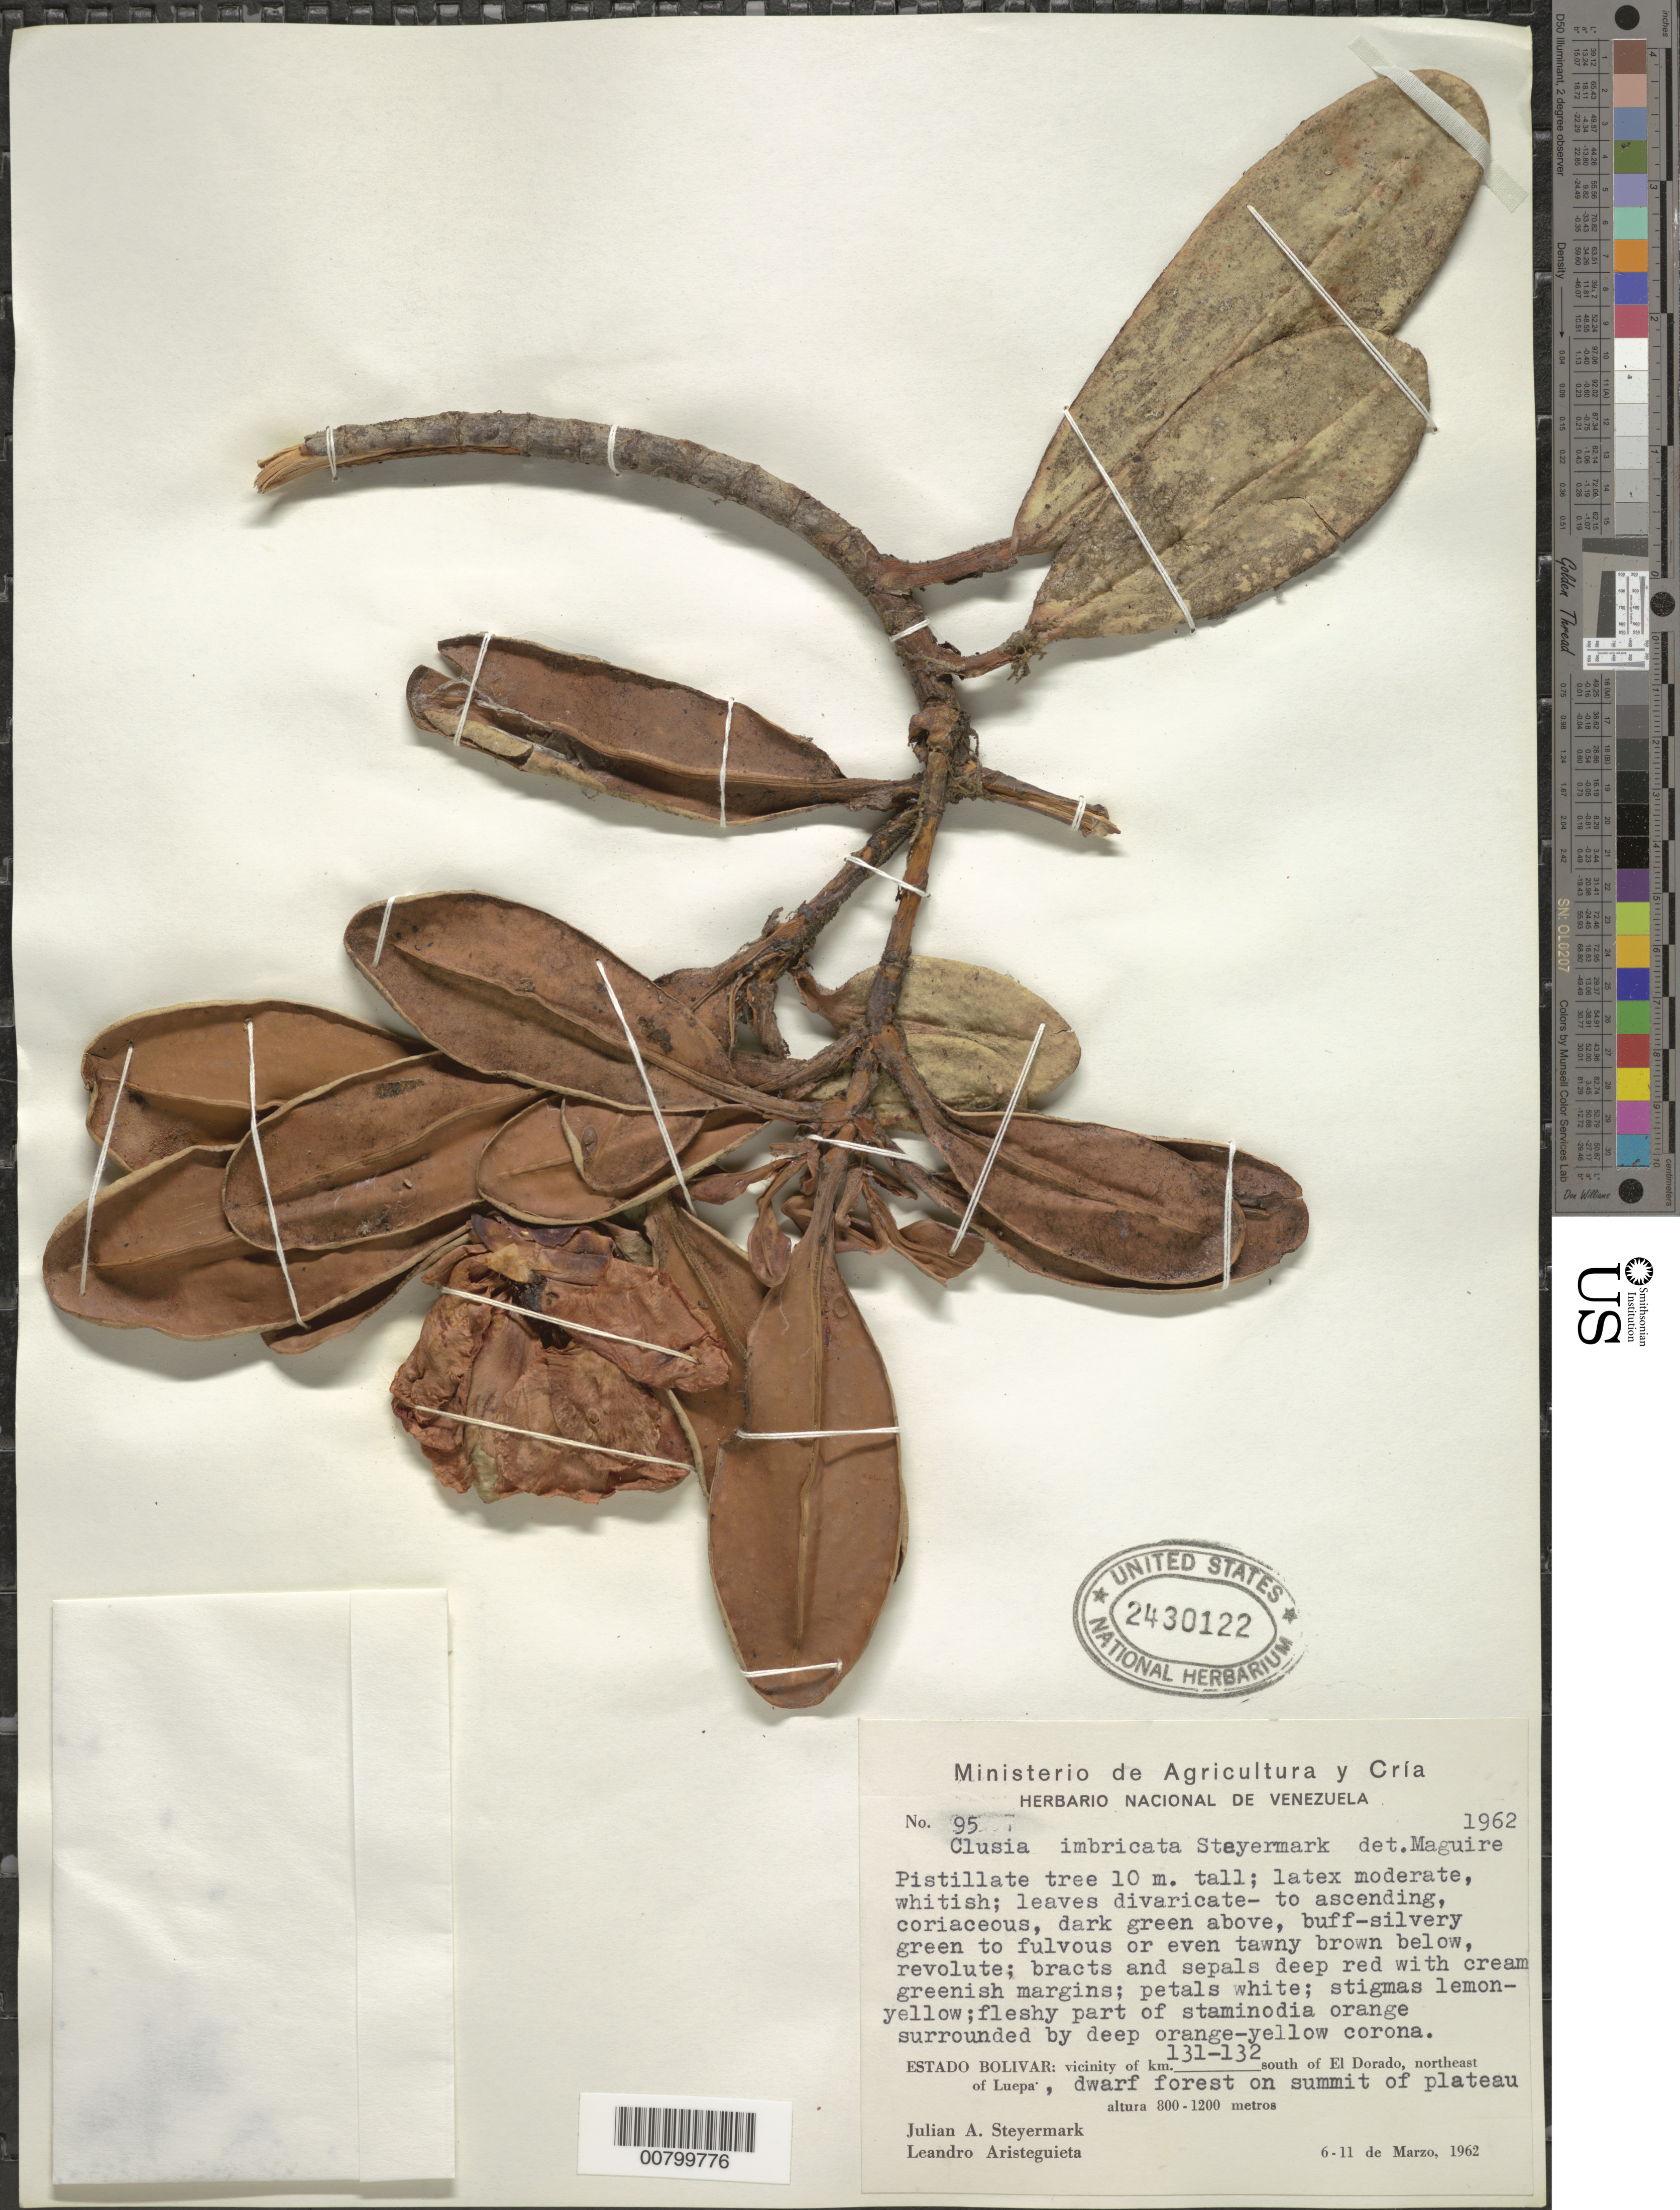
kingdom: Plantae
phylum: Tracheophyta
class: Magnoliopsida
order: Malpighiales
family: Clusiaceae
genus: Clusia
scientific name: Clusia imbricata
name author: Steyerm.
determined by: Maguire, Bassett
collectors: J. Steyermark & L. Aristeguieta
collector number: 62 95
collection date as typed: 6-Mar-62 to 11-Mar-62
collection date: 1962-03-06/1962-03-11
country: Venezuela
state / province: Bolívar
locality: El Dorado, 131-132 km S of; NE of Luepa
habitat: Dwarf forest on summit of plateau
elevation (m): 800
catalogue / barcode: US 2430122